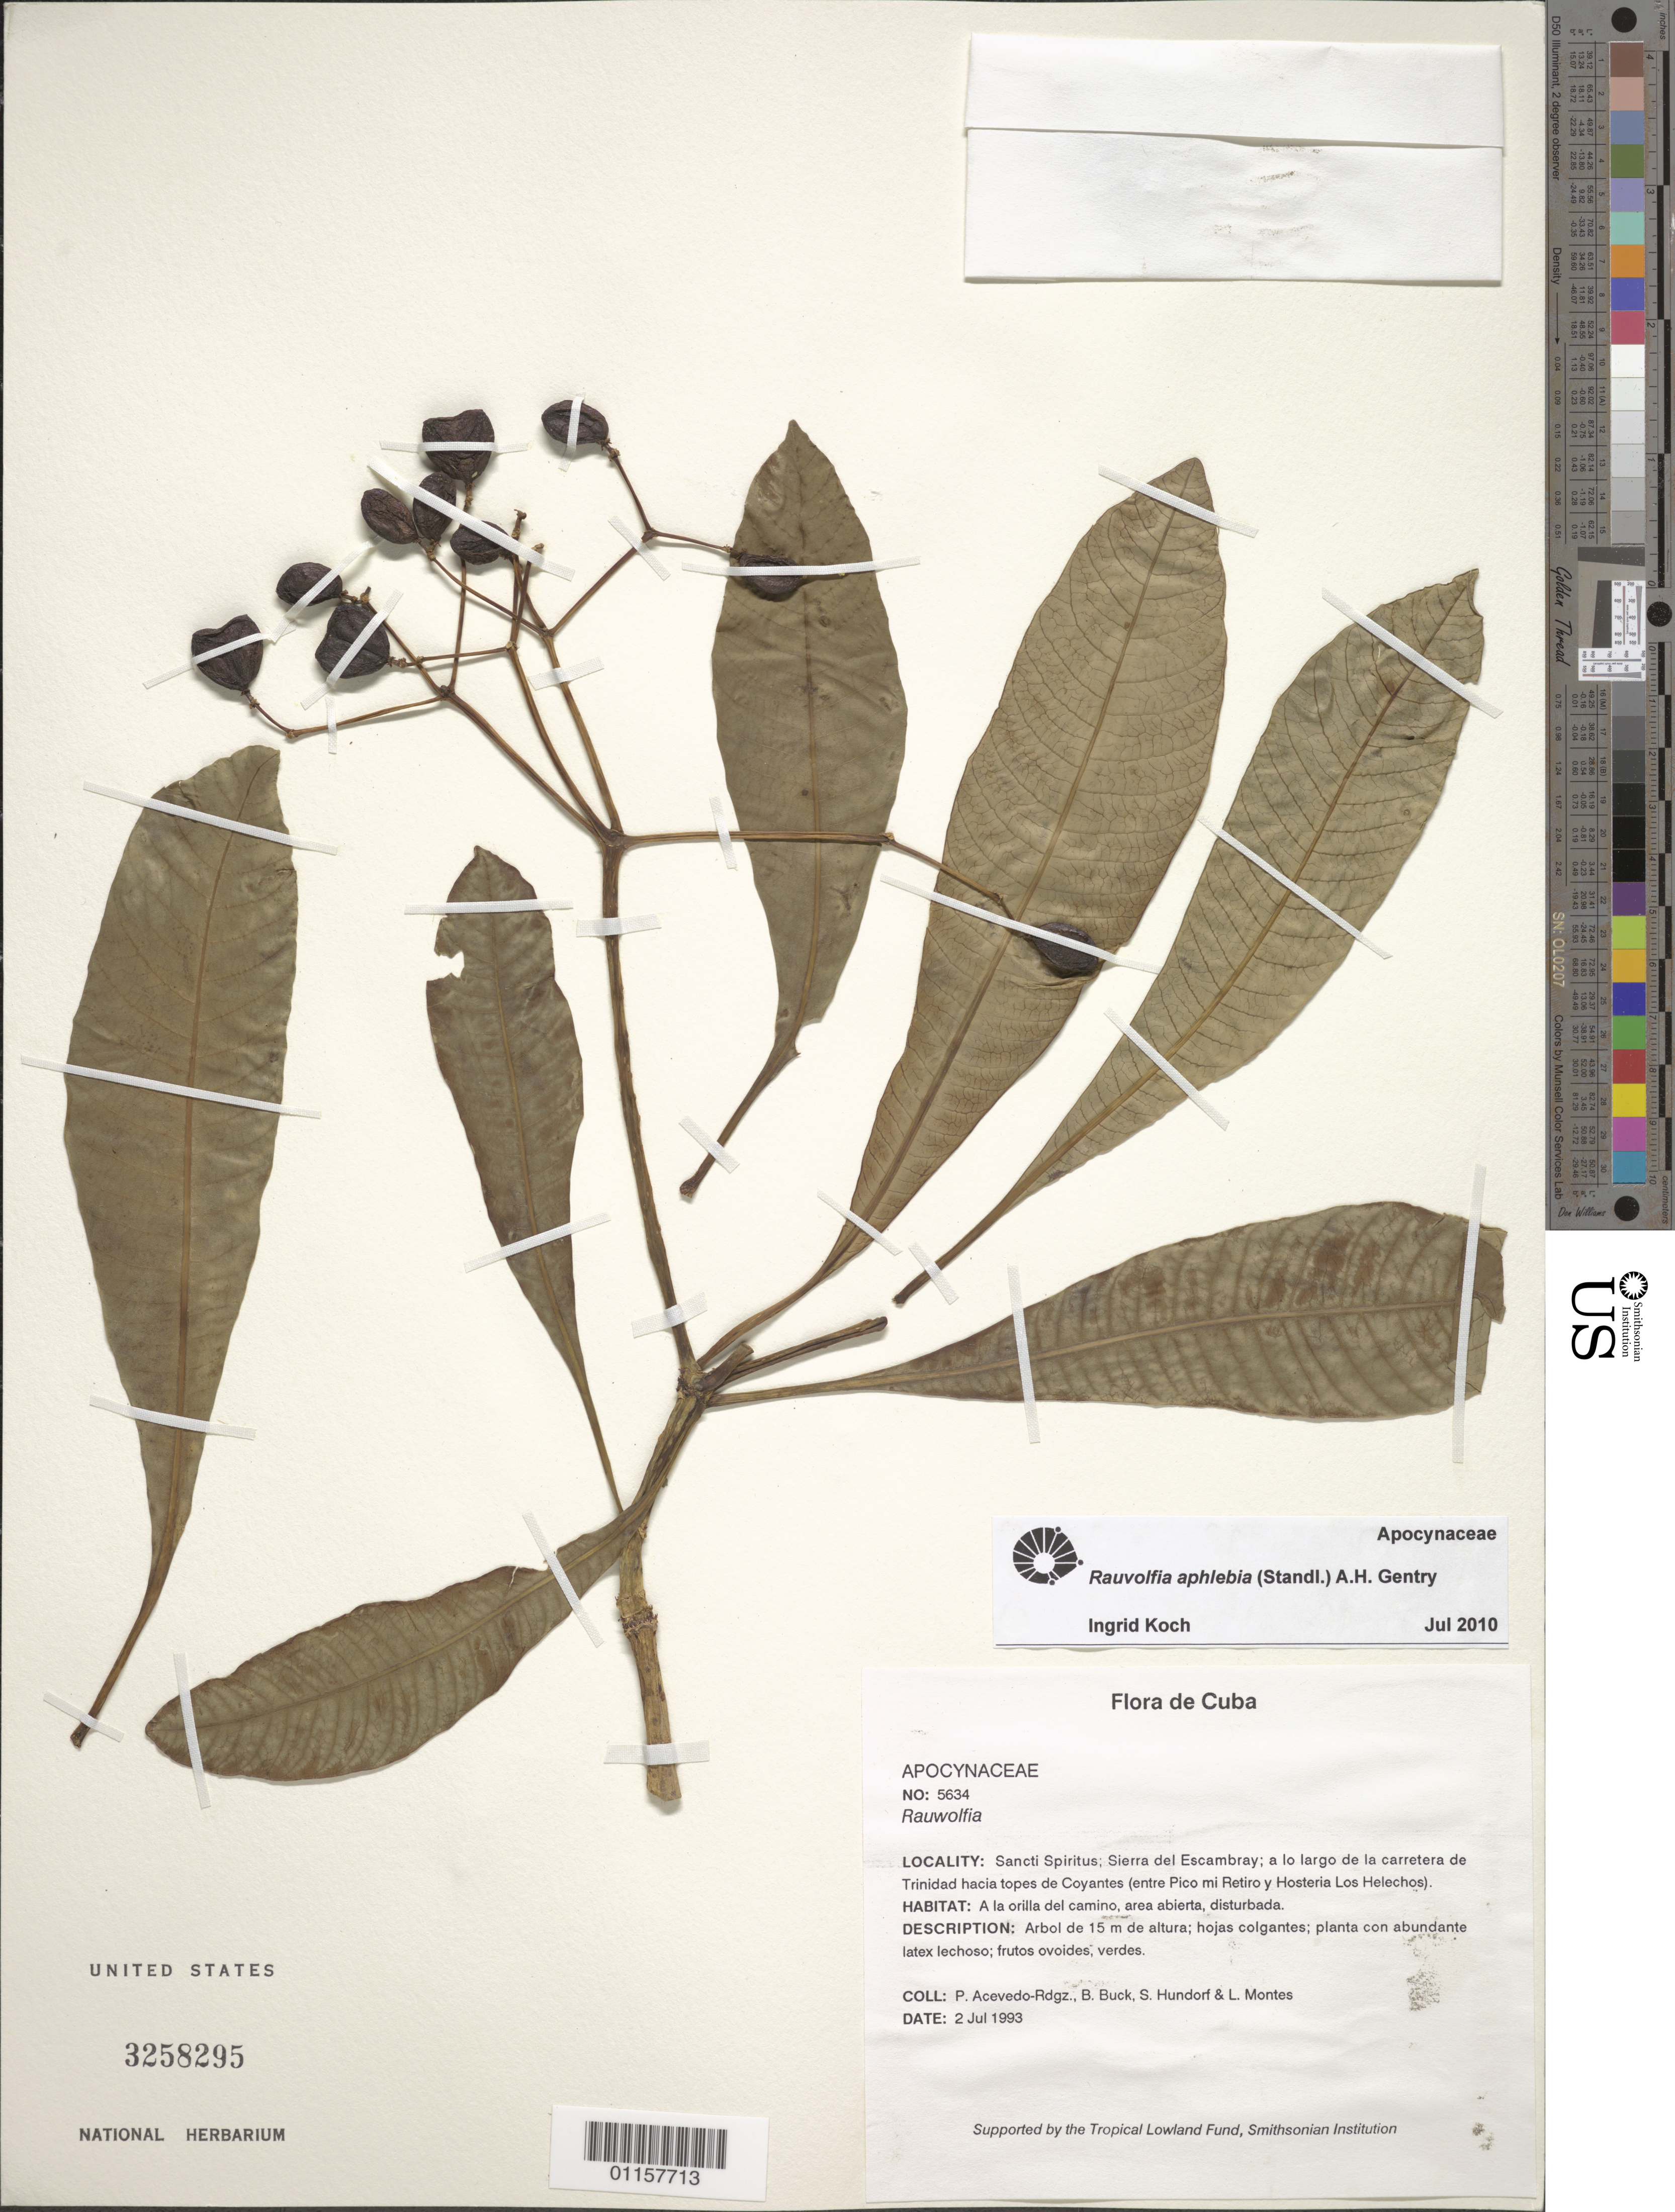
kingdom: Plantae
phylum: Tracheophyta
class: Magnoliopsida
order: Gentianales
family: Apocynaceae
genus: Rauvolfia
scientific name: Rauvolfia aphlebia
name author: (Standl.) A.H. Gentry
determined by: Koch, I.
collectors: P. Acevedo-Rodr., B. Buck, S. Hundorf & L. Montes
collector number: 5634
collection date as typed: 02 Jul 1993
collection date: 1993-07-02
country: Cuba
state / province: Sancti Spiritus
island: Cuba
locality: Sierra del Escambray; a lo largo de la carretera de Trinidad hacia topes de Coyantes (entre Pico mi Retiro y Hosteria Los Helechos)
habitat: A la orilla del camino, area abierta, disturbada.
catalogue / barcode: US 3258295